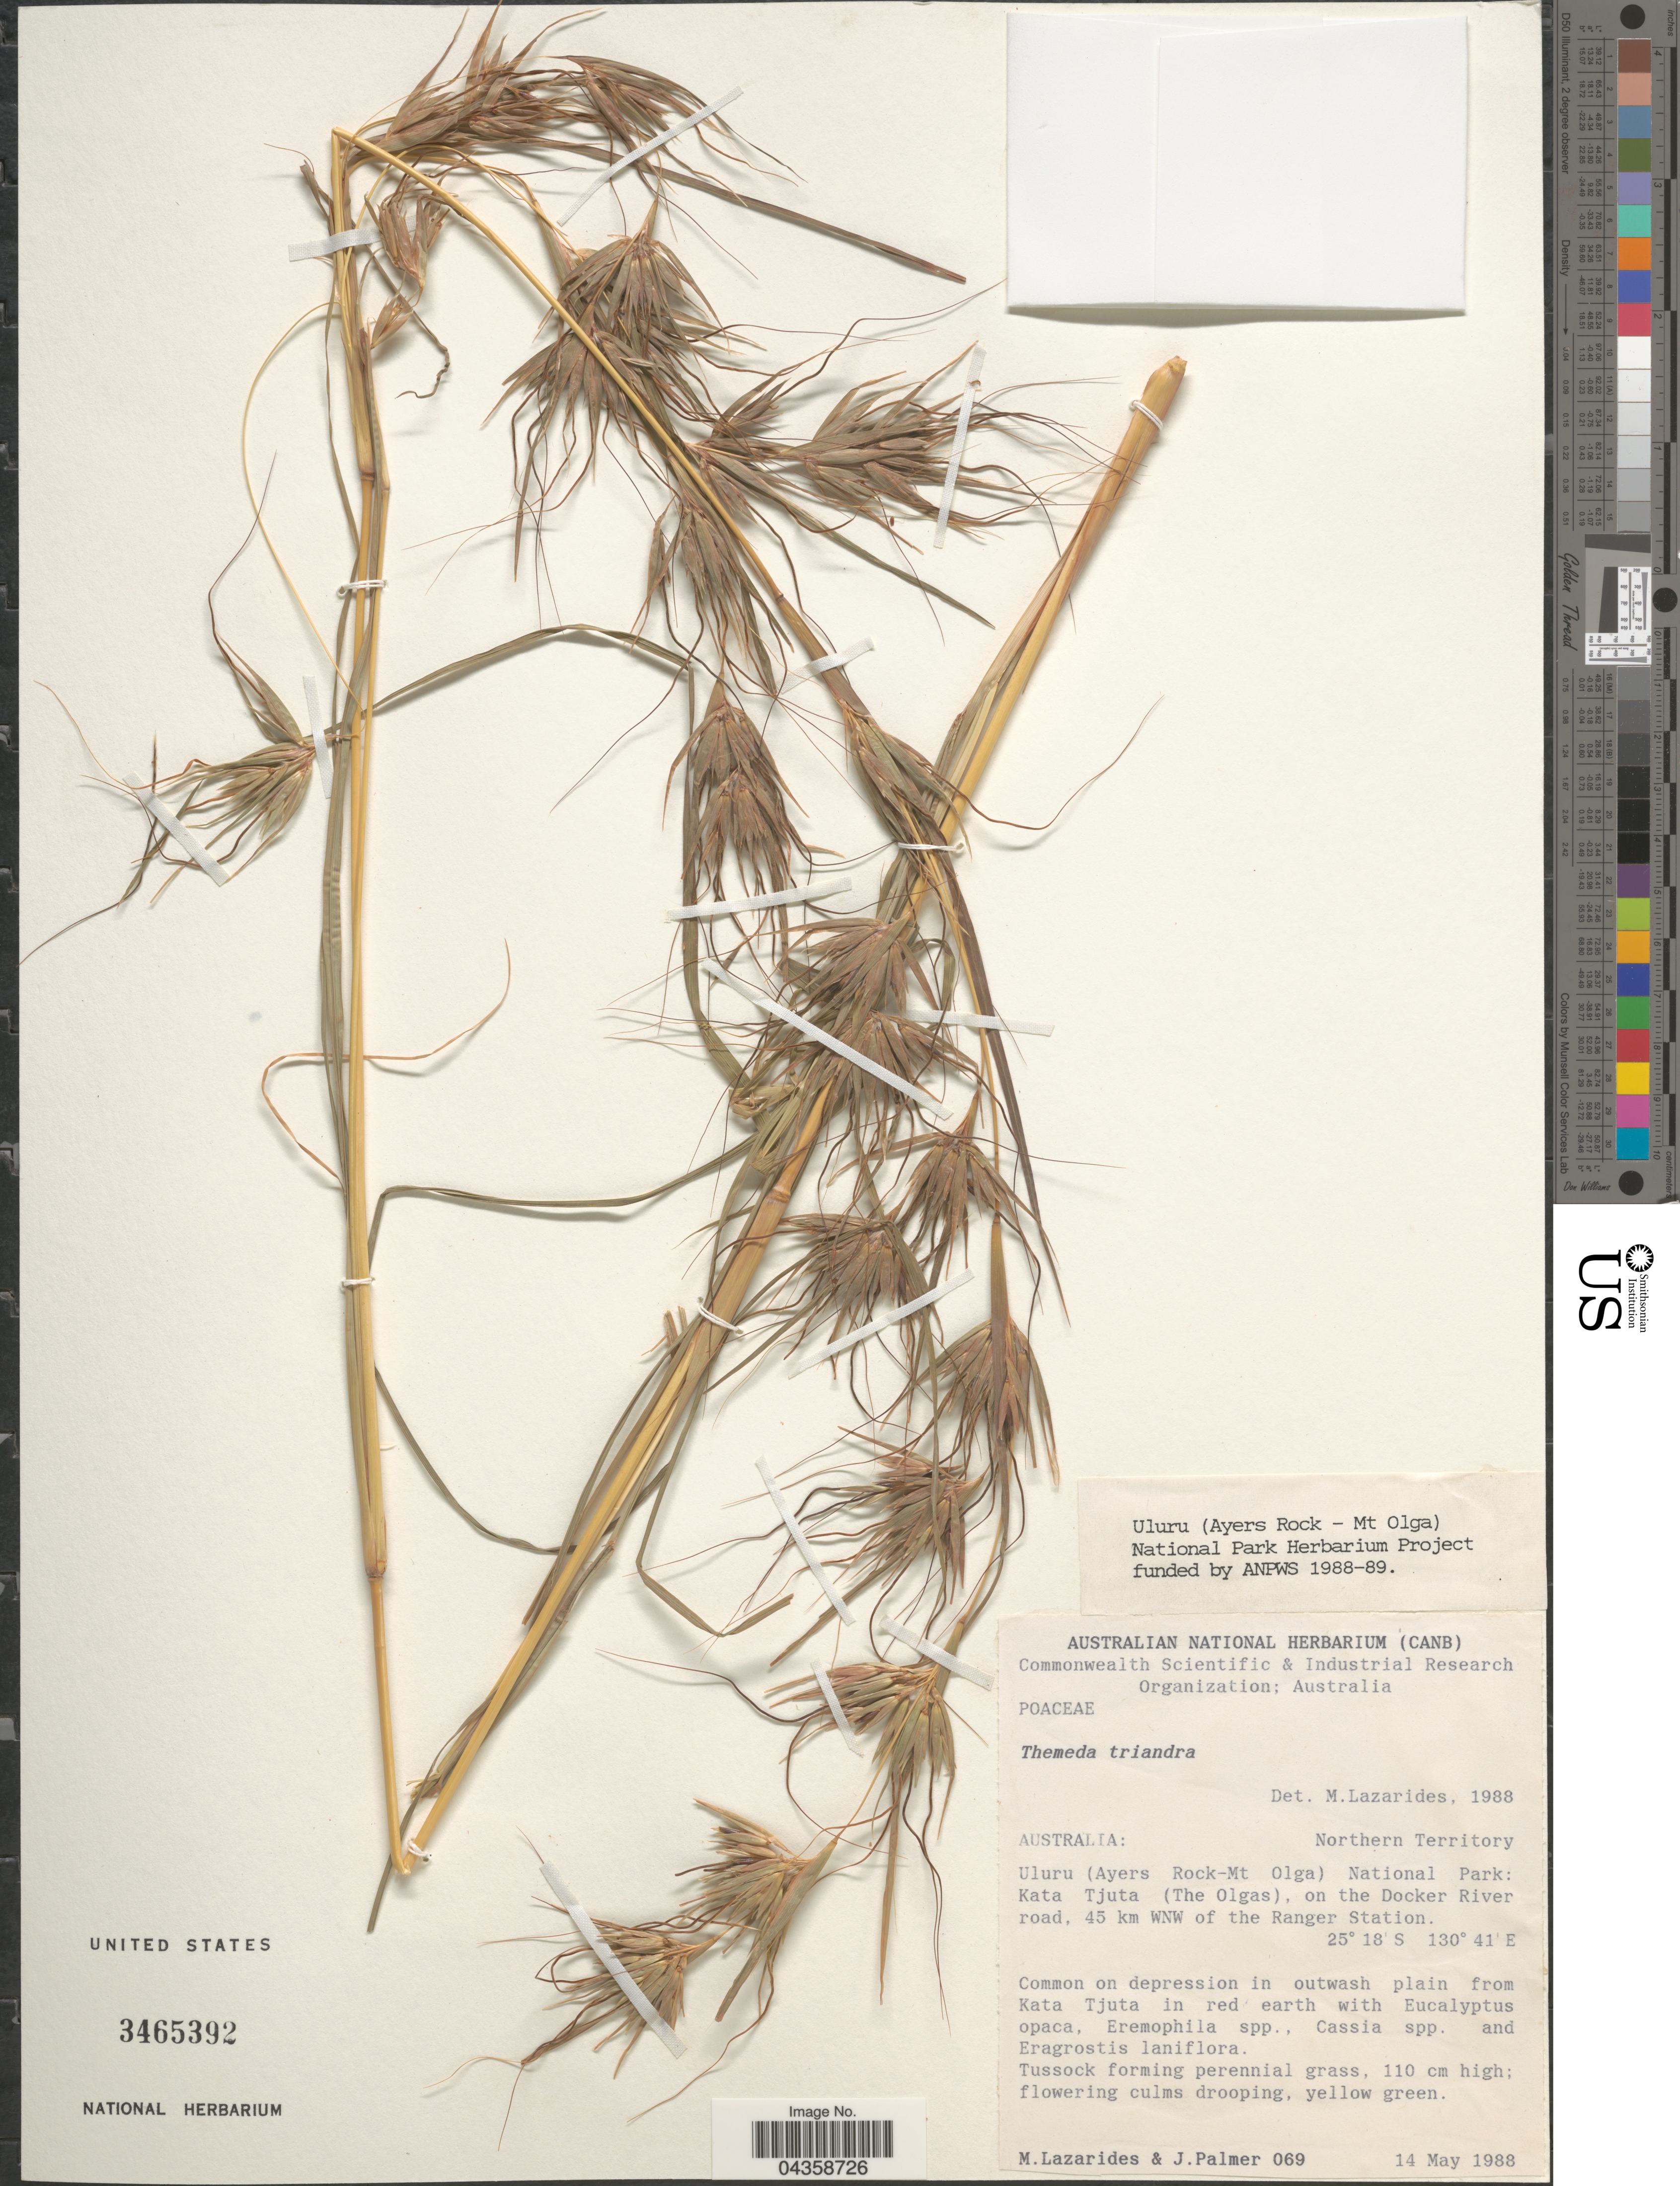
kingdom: Plantae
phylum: Tracheophyta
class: Liliopsida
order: Poales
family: Poaceae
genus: Themeda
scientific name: Themeda triandra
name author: Forssk.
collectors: M. Lazarides & J. Palmer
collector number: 069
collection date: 1988-05-14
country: Australia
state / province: Northern Territory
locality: Uluru (Ayers Rock - Mt Olga) National Park: Kata Tjuta (The Olgas), on the Docker River road, 45 km WNW of the Ranger Station.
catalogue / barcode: US 3465392